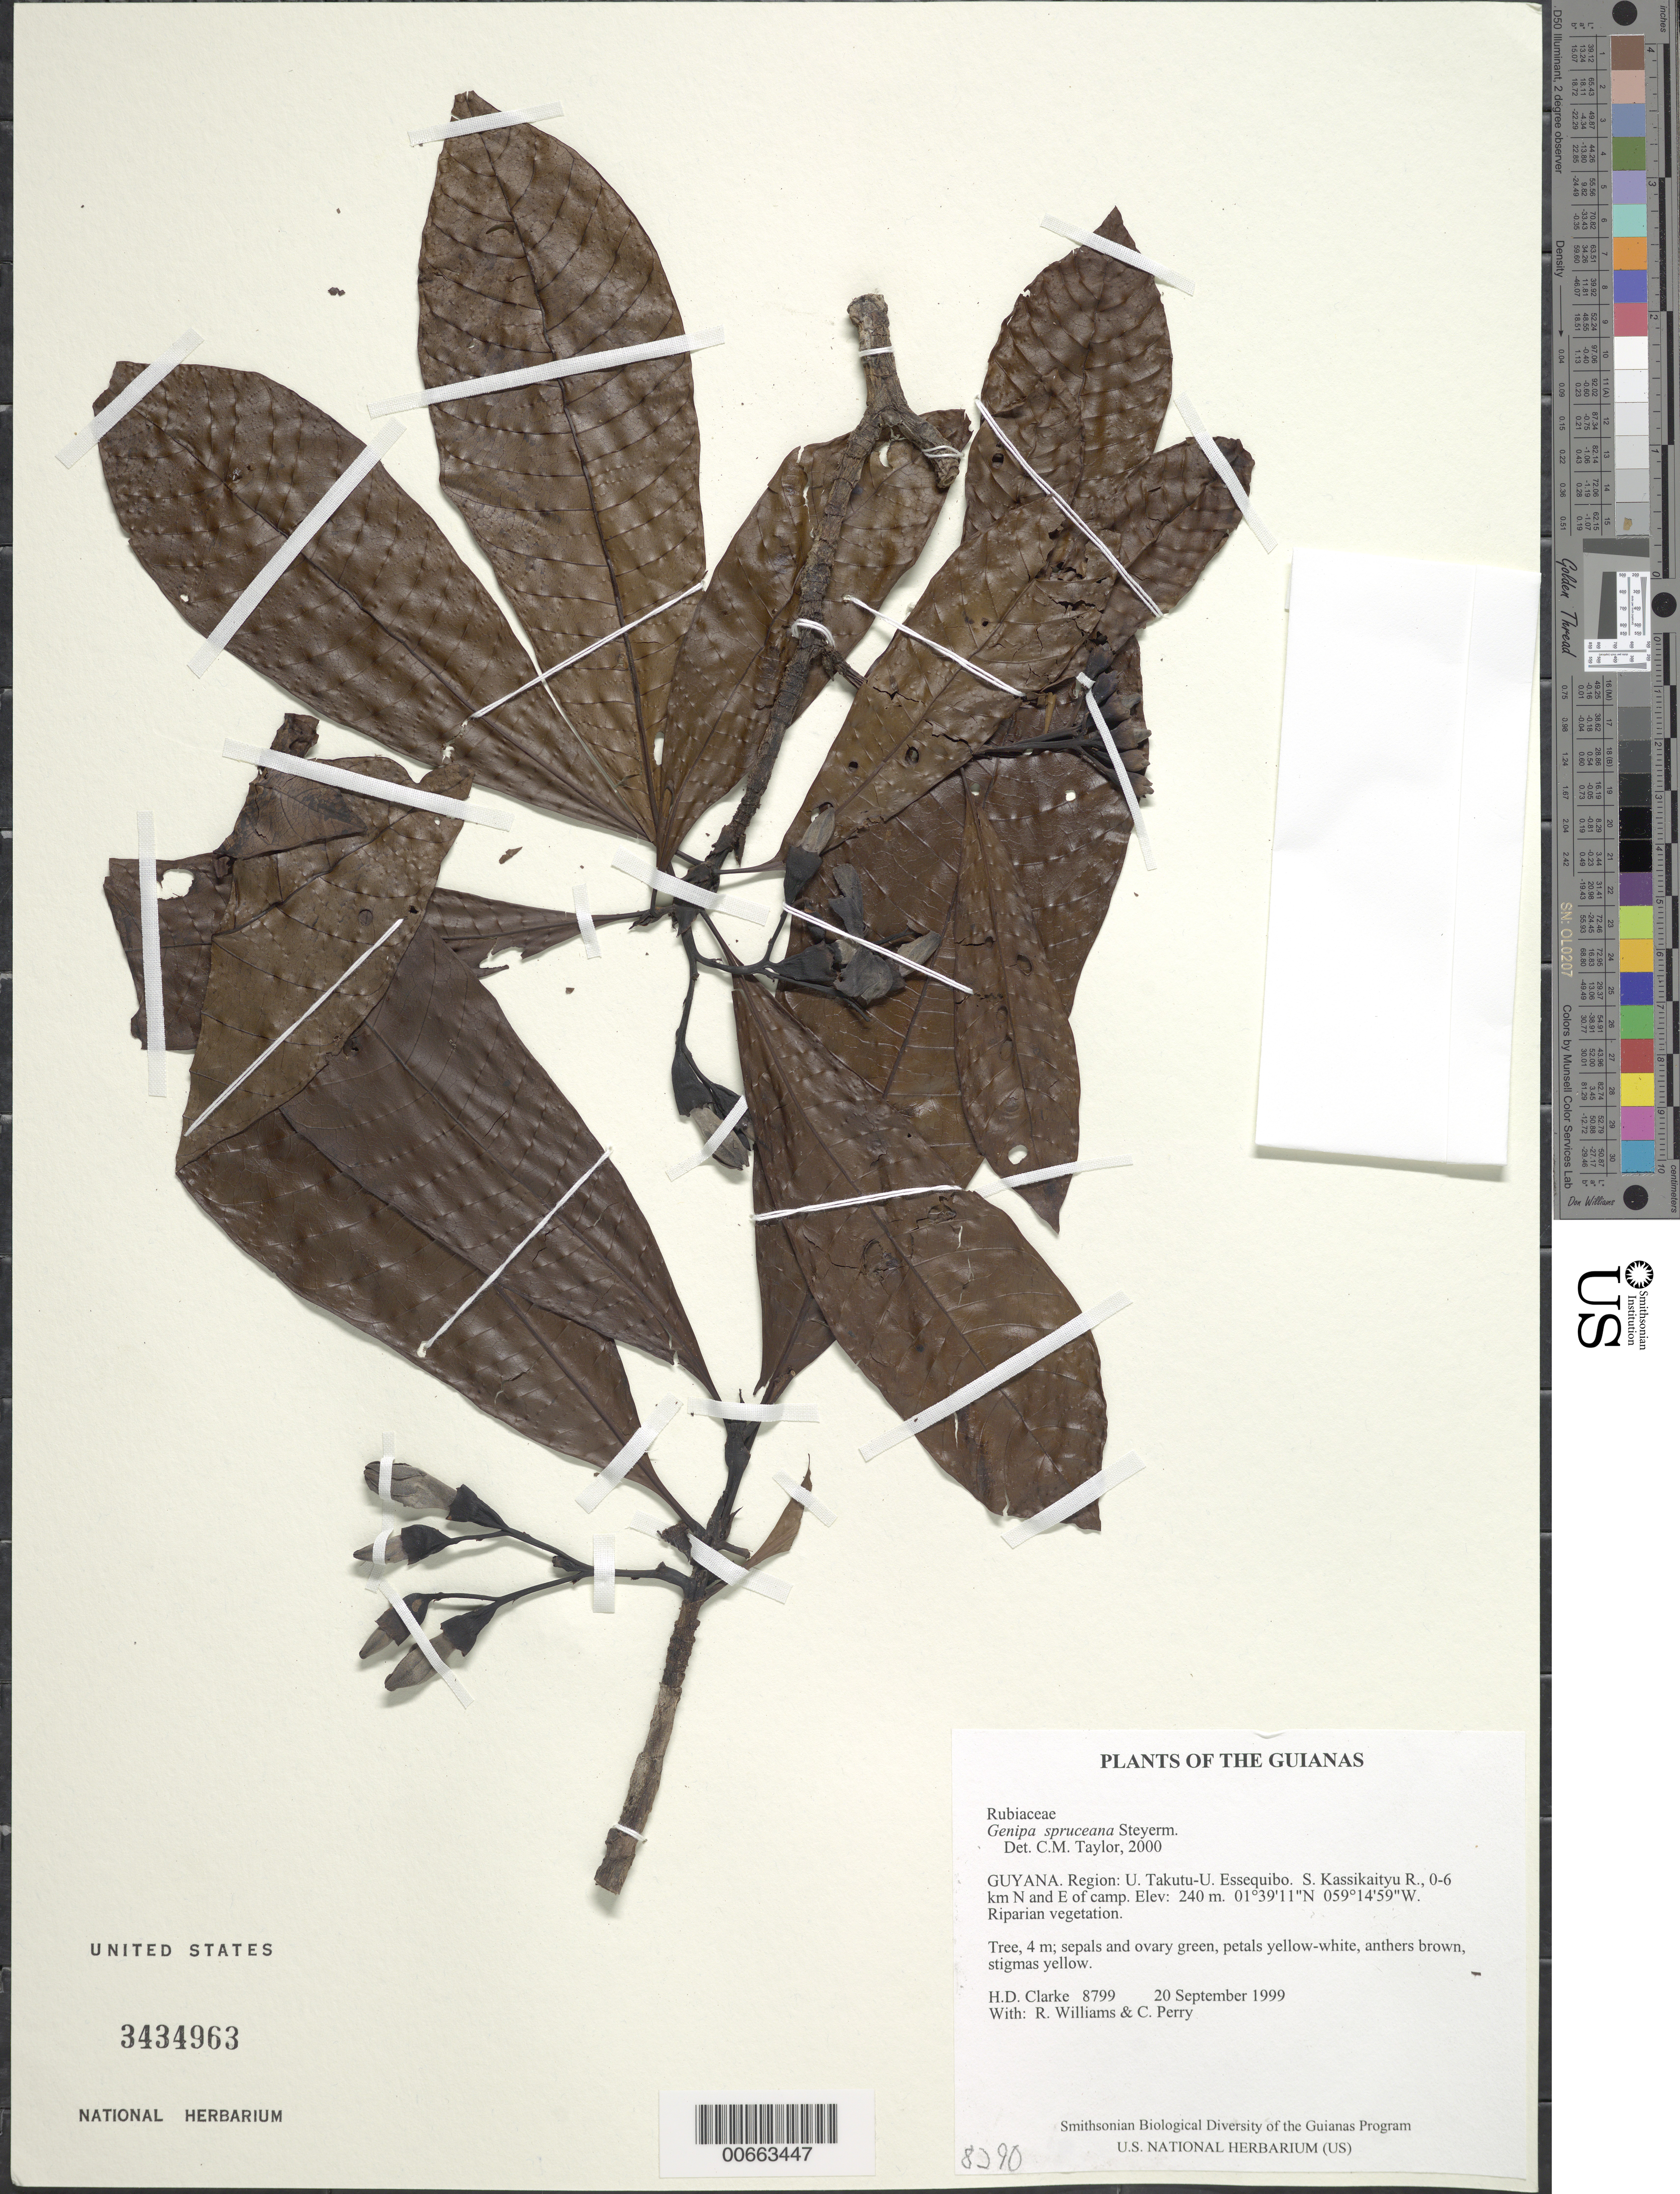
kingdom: Plantae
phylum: Tracheophyta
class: Magnoliopsida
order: Gentianales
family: Rubiaceae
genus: Genipa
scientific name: Genipa spruceana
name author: Steyerm.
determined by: Taylor, Charlotte M.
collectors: H. D. Clarke, R. Williams & C. Perry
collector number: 8799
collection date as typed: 20 September 1999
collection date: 1999-09-20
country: Guyana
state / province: U. Takutu-U. Essequibo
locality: S. Kassikaityu R., 0-6 km N and E of camp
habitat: Riparian vegetation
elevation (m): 240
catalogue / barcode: US 3434963